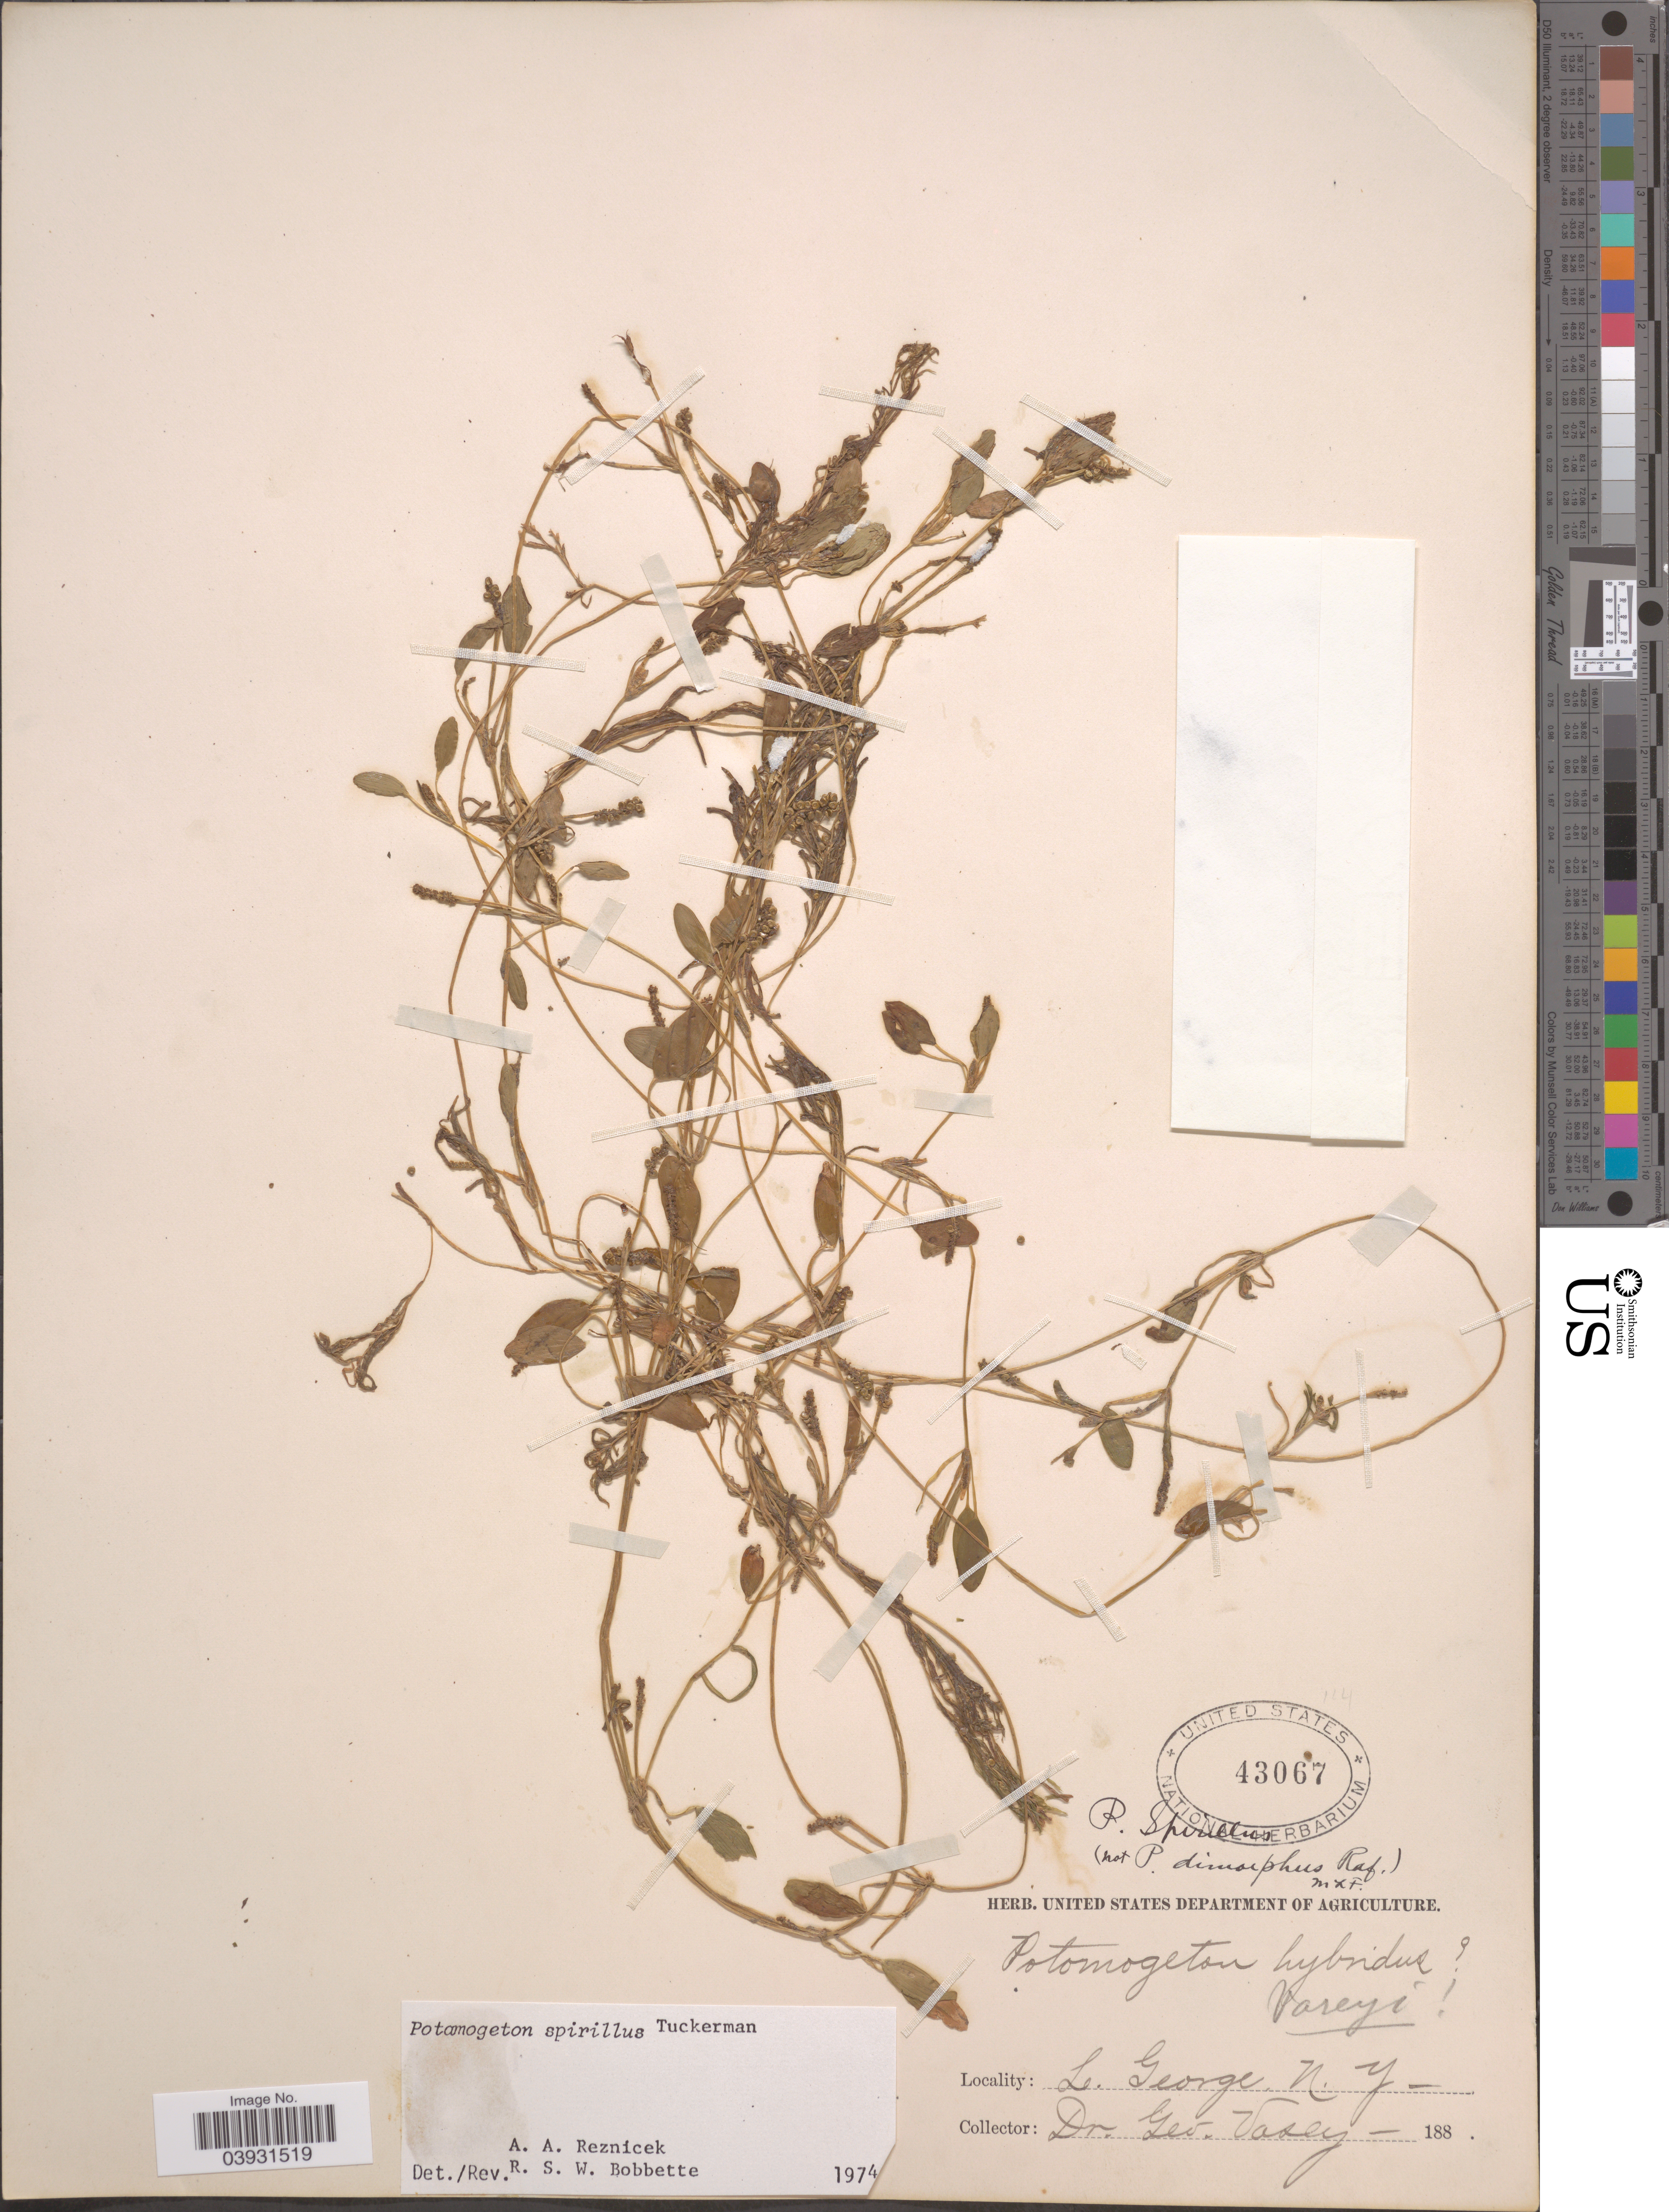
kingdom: Plantae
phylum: Tracheophyta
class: Liliopsida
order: Alismatales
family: Potamogetonaceae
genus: Potamogeton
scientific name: Potamogeton spirillus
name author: Tuck.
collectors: G. Vasey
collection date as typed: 188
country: United States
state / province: New York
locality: L. George.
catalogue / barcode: US 43067